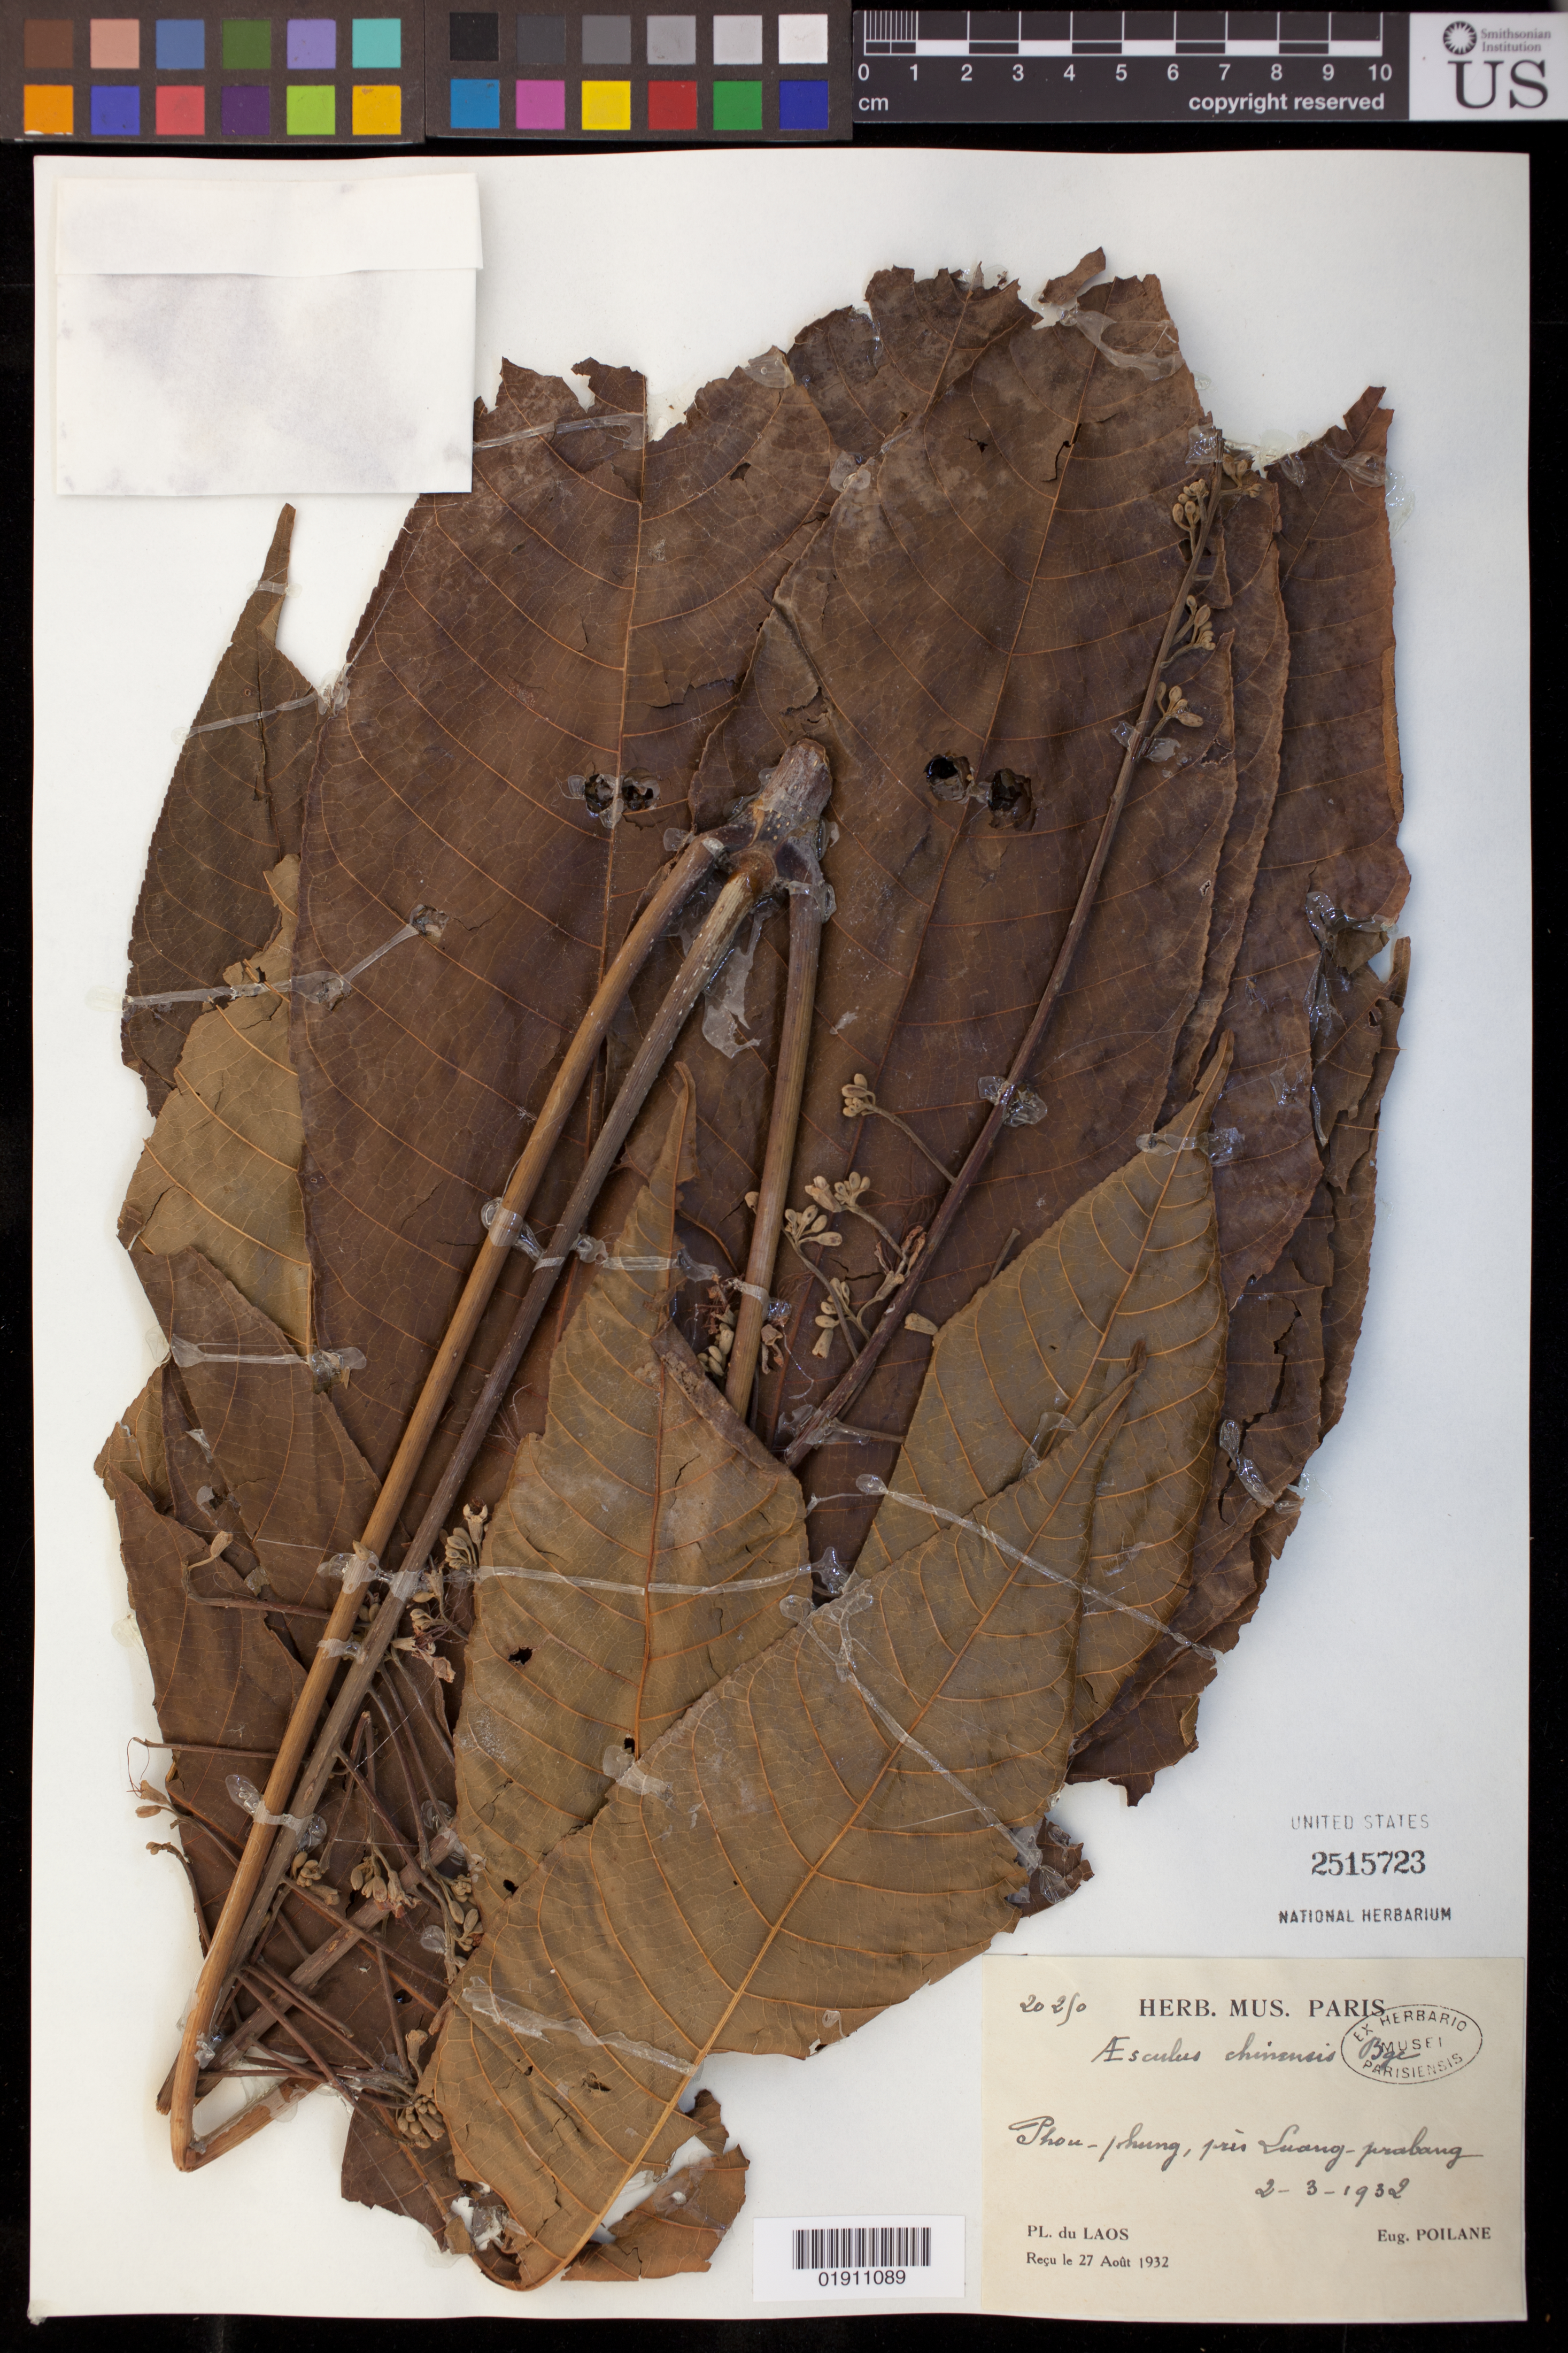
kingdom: Plantae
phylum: Tracheophyta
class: Magnoliopsida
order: Sapindales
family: Sapindaceae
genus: Aesculus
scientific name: Aesculus chinensis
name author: Bunge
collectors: E. Poilane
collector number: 20210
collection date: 1932-02-03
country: Laos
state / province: Louangphabang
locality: Phou-phung, pres Luang-prabang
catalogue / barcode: US 2515723